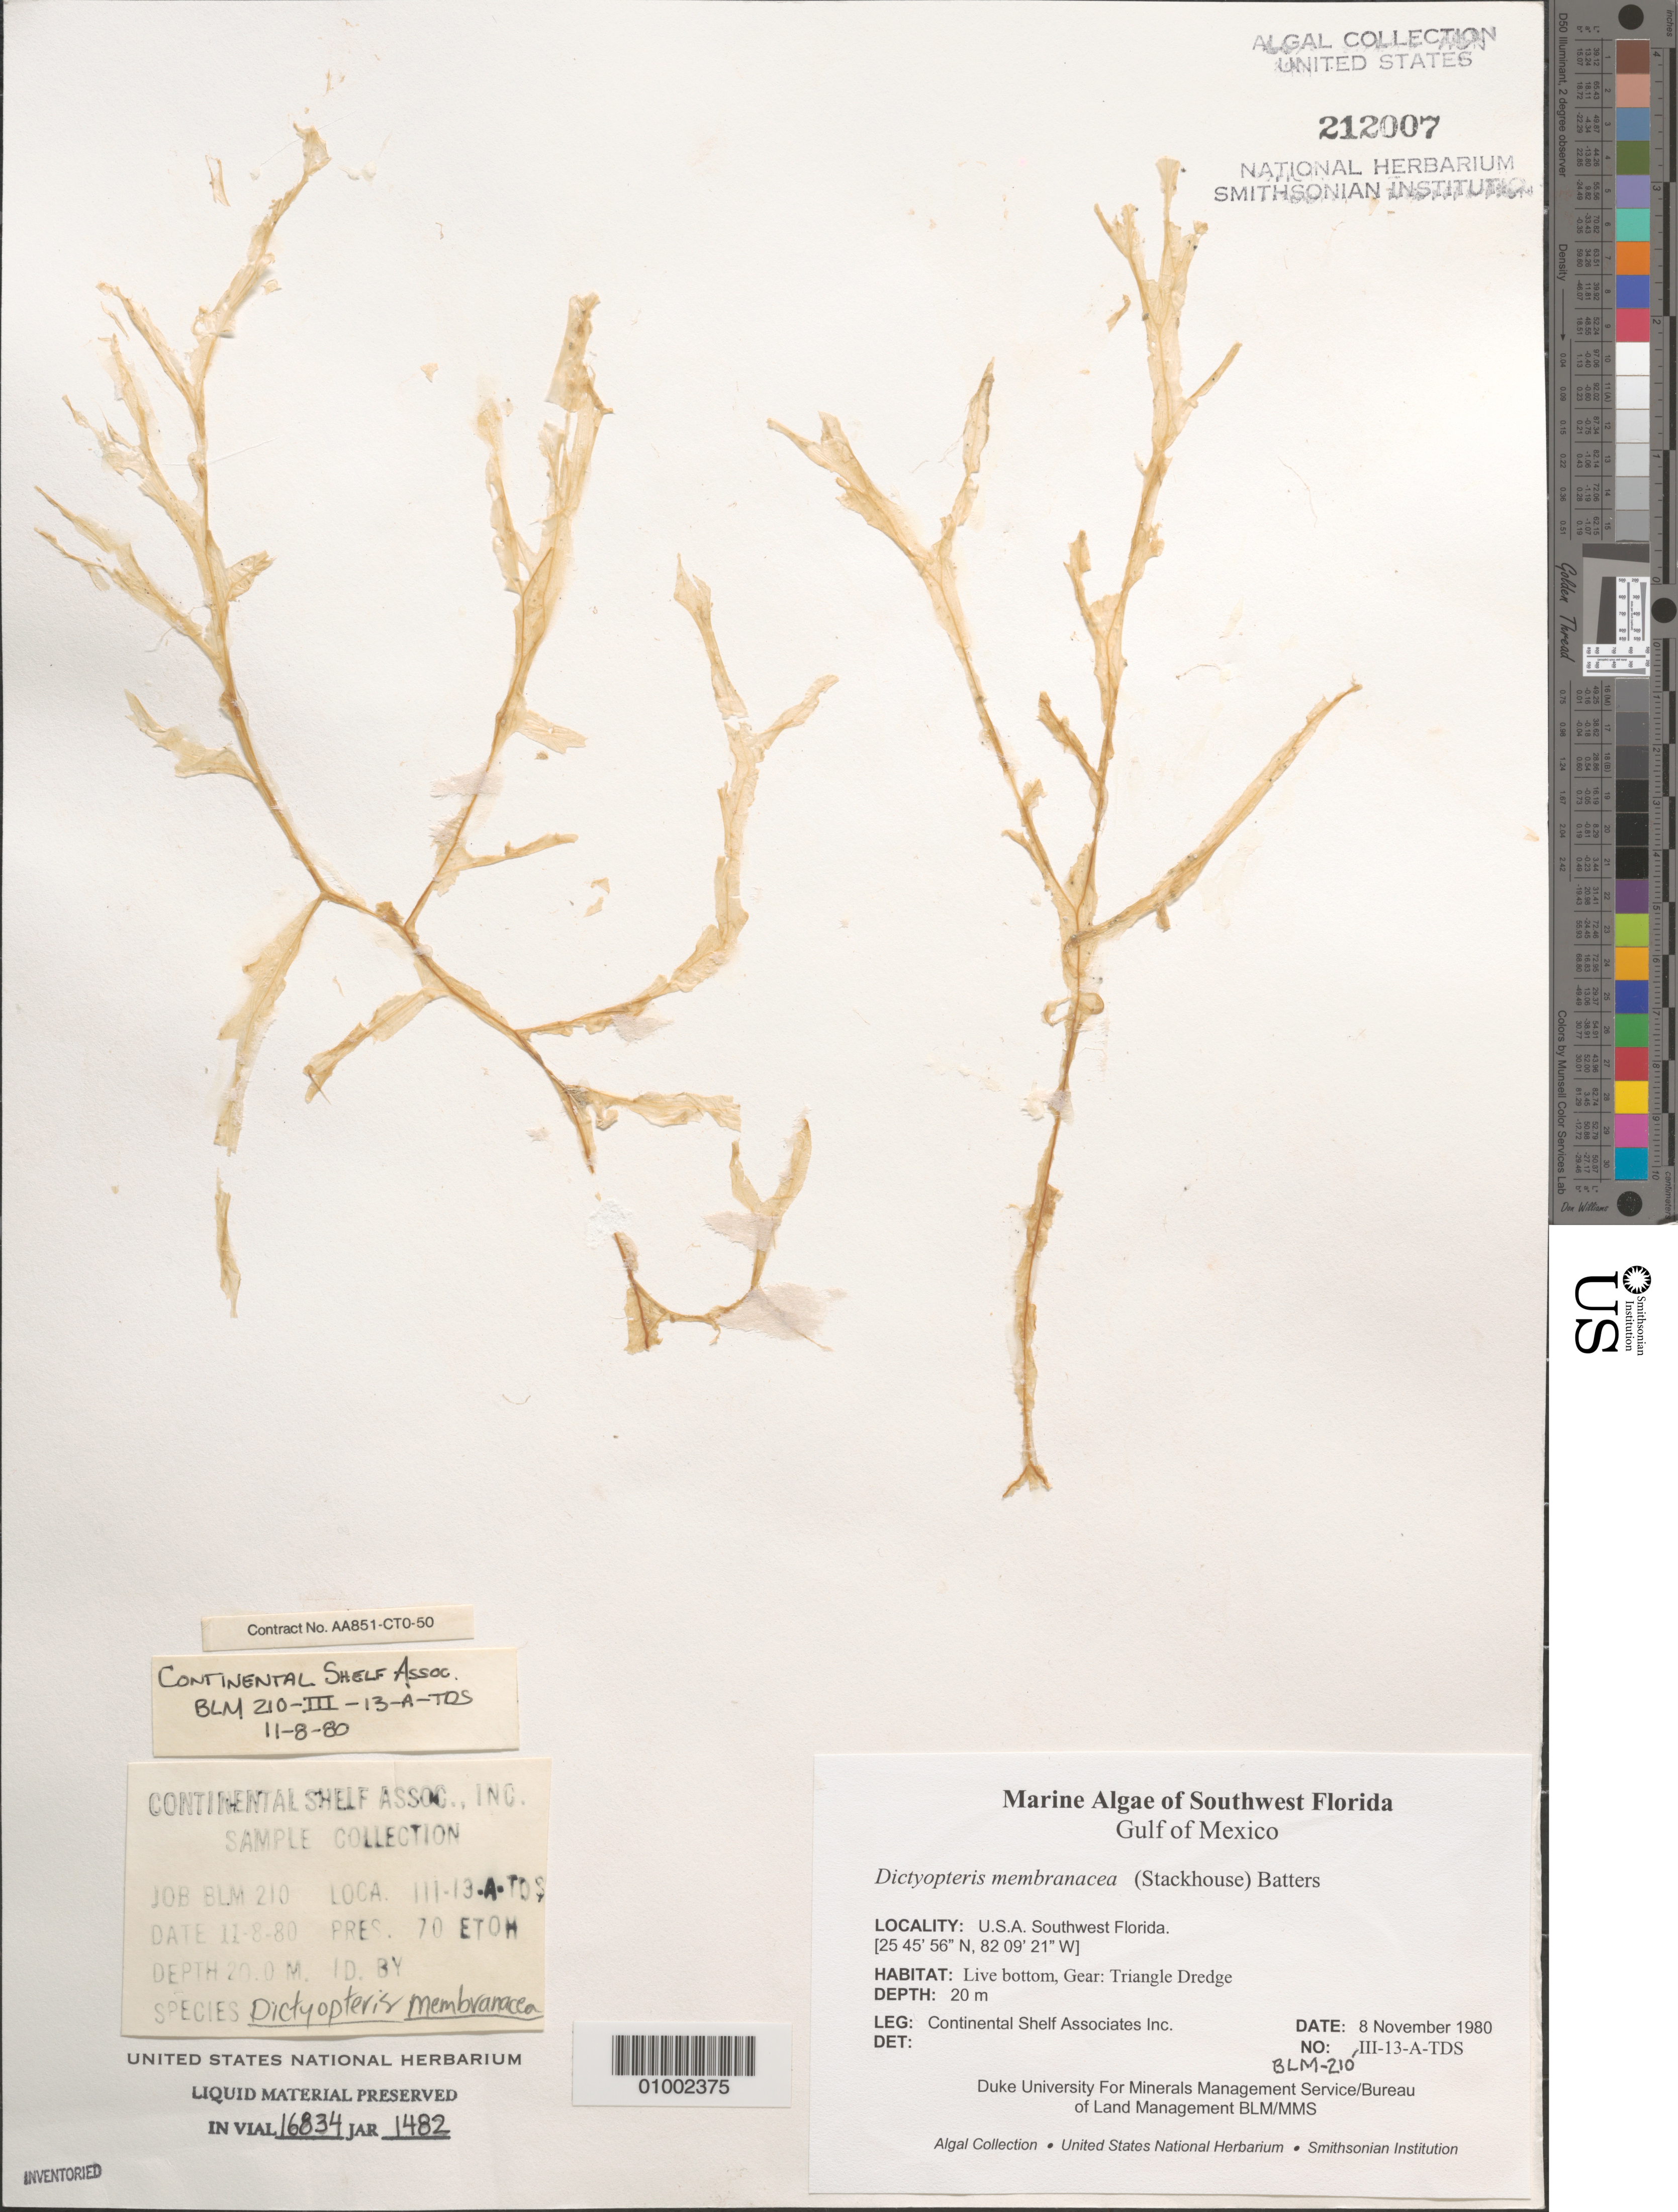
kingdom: Chromista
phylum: Ochrophyta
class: Phaeophyceae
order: Dictyotales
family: Dictyotaceae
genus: Dictyopteris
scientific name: Dictyopteris polypodioides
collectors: Continental Shelf Associates for the MMS/BLM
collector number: BLM-210-III-13-A-TDS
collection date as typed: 08 Nov 1980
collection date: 1980-11-08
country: United States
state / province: Florida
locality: Gulf of Mexico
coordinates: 25 45'56"N, 82 09'21"W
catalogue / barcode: US 212007